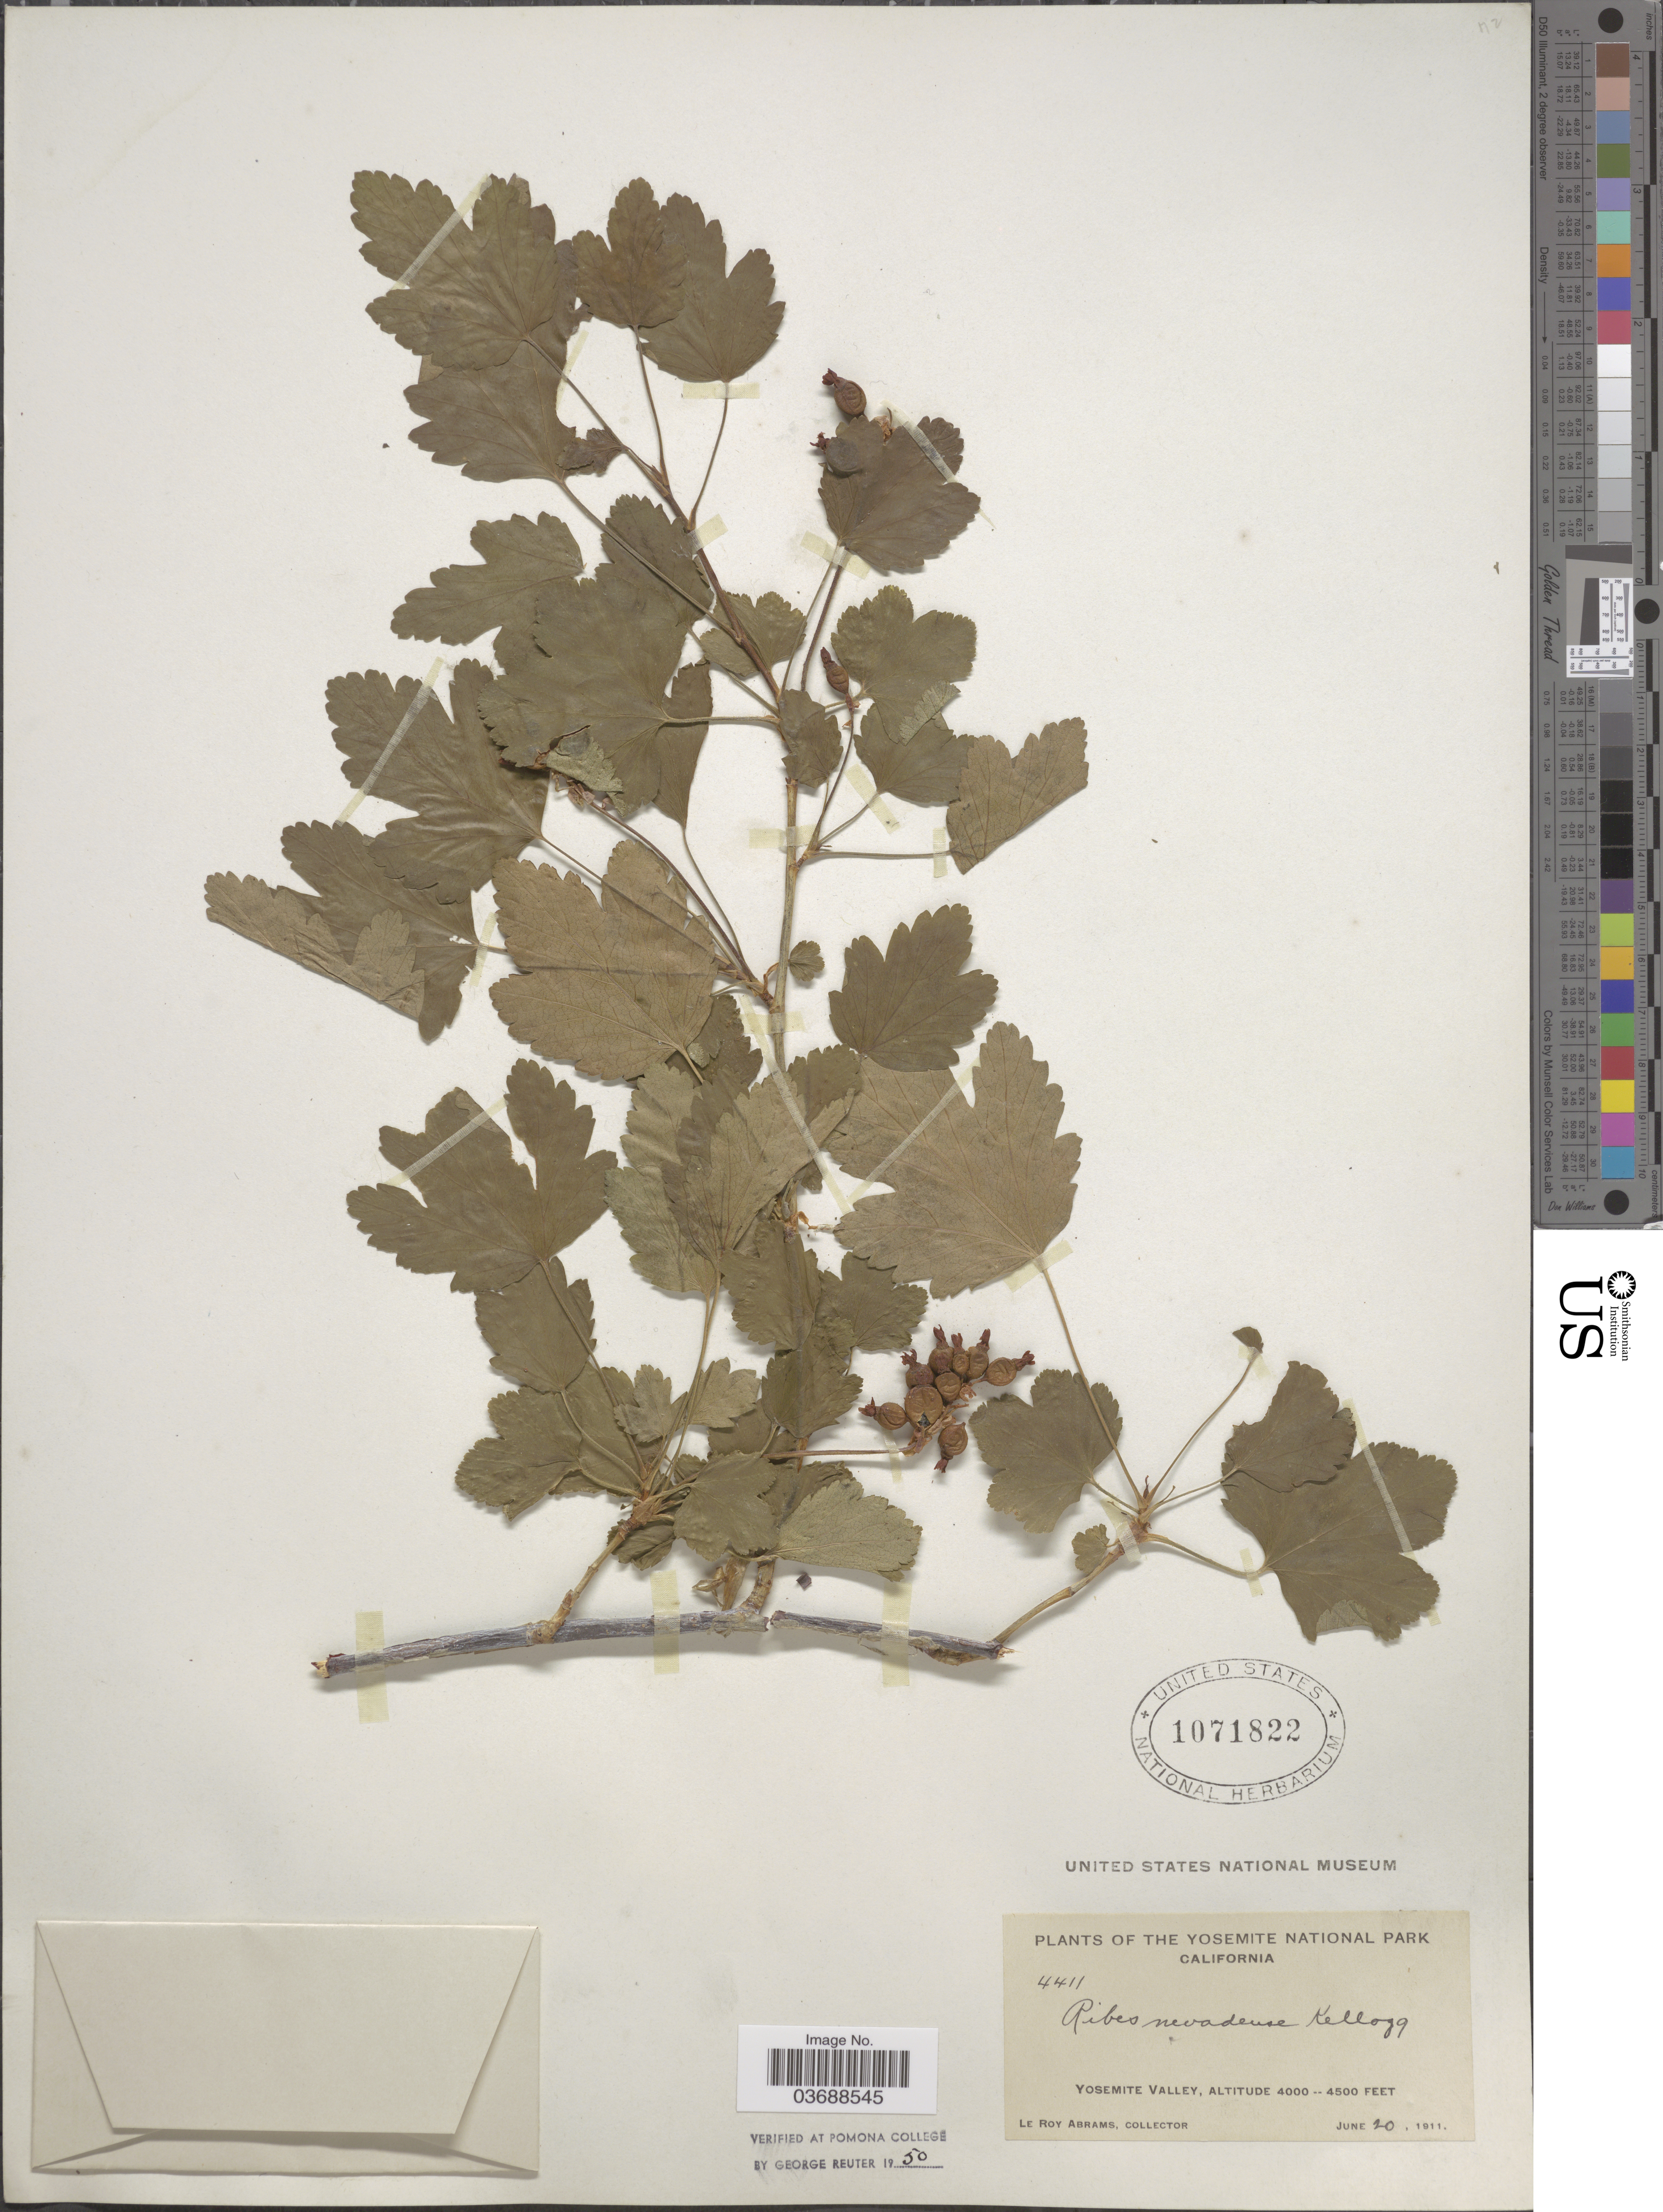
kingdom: Plantae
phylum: Tracheophyta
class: Magnoliopsida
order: Saxifragales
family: Grossulariaceae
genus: Ribes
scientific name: Ribes nevadense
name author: Kellogg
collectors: L. Abrams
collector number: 4411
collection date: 1911-06-20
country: United States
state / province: California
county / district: Mariposa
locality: The Yosemite National Park. Yosemite Valley.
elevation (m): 1219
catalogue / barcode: US 1071822